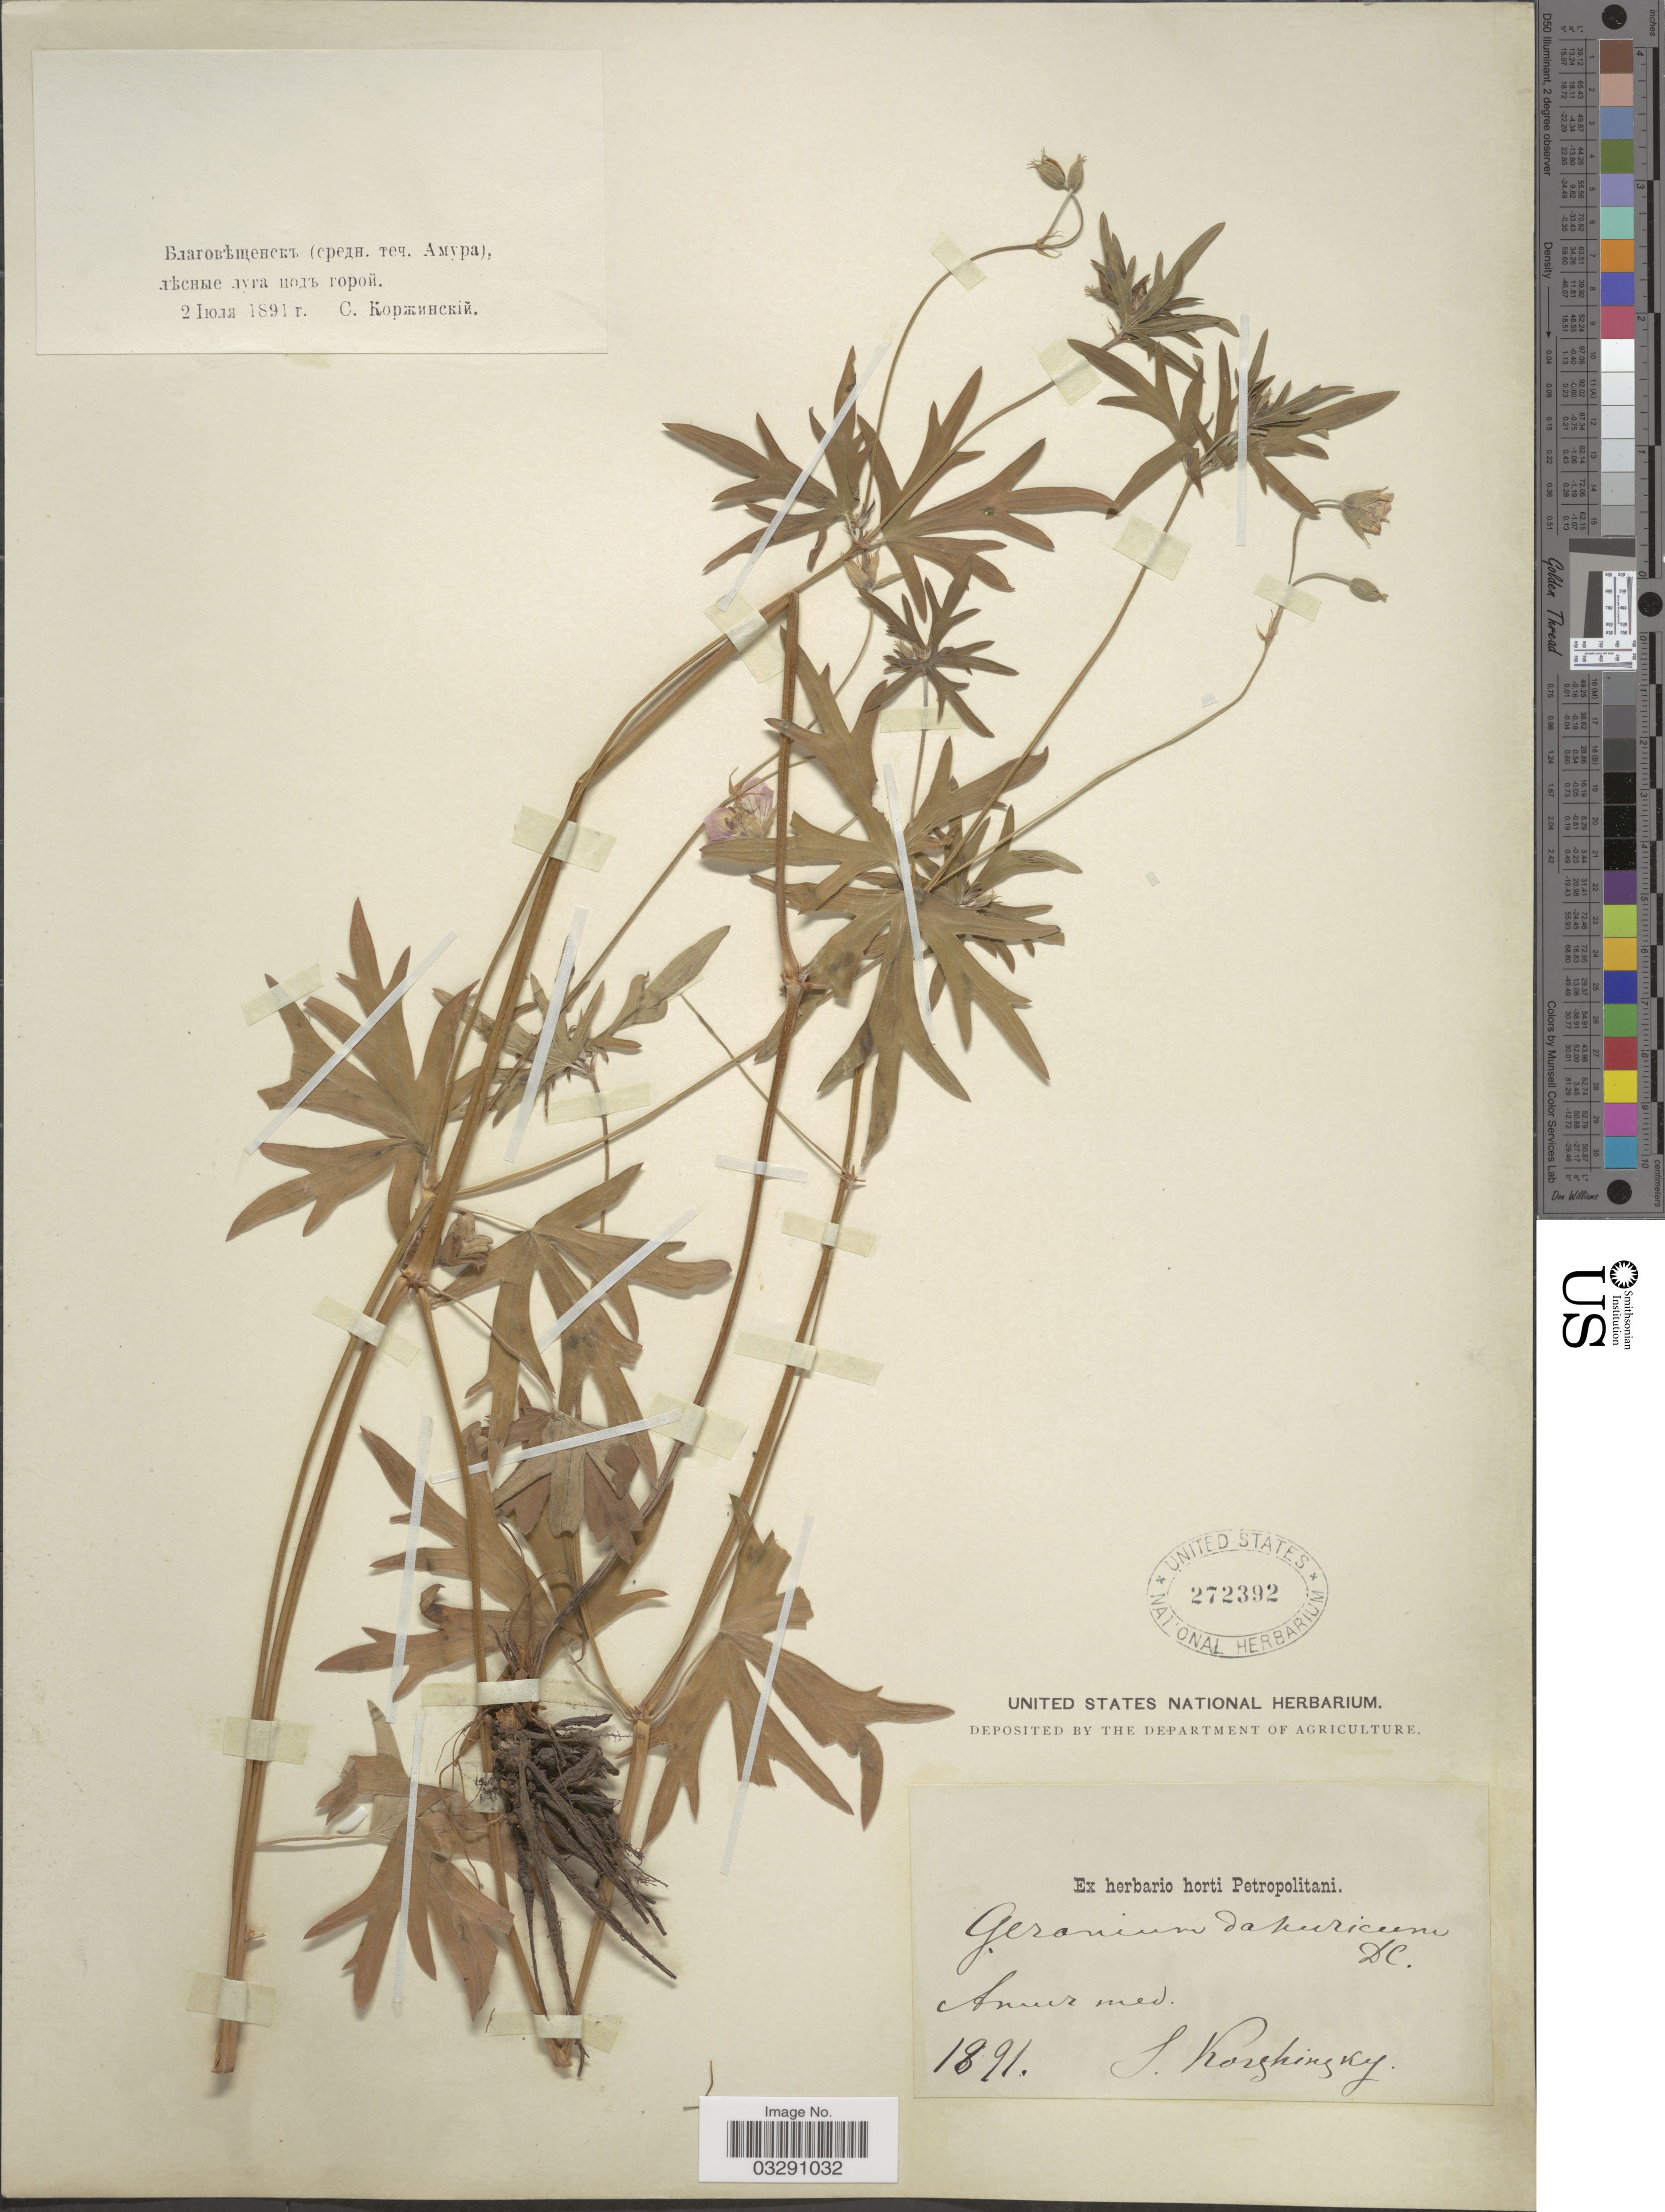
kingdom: Plantae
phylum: Tracheophyta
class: Magnoliopsida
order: Geraniales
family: Geraniaceae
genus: Geranium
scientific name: Geranium dahuricum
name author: DC.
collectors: S. Korzchinsky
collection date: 1891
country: Russian Federation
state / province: Amur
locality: Amur med.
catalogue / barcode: US 272392